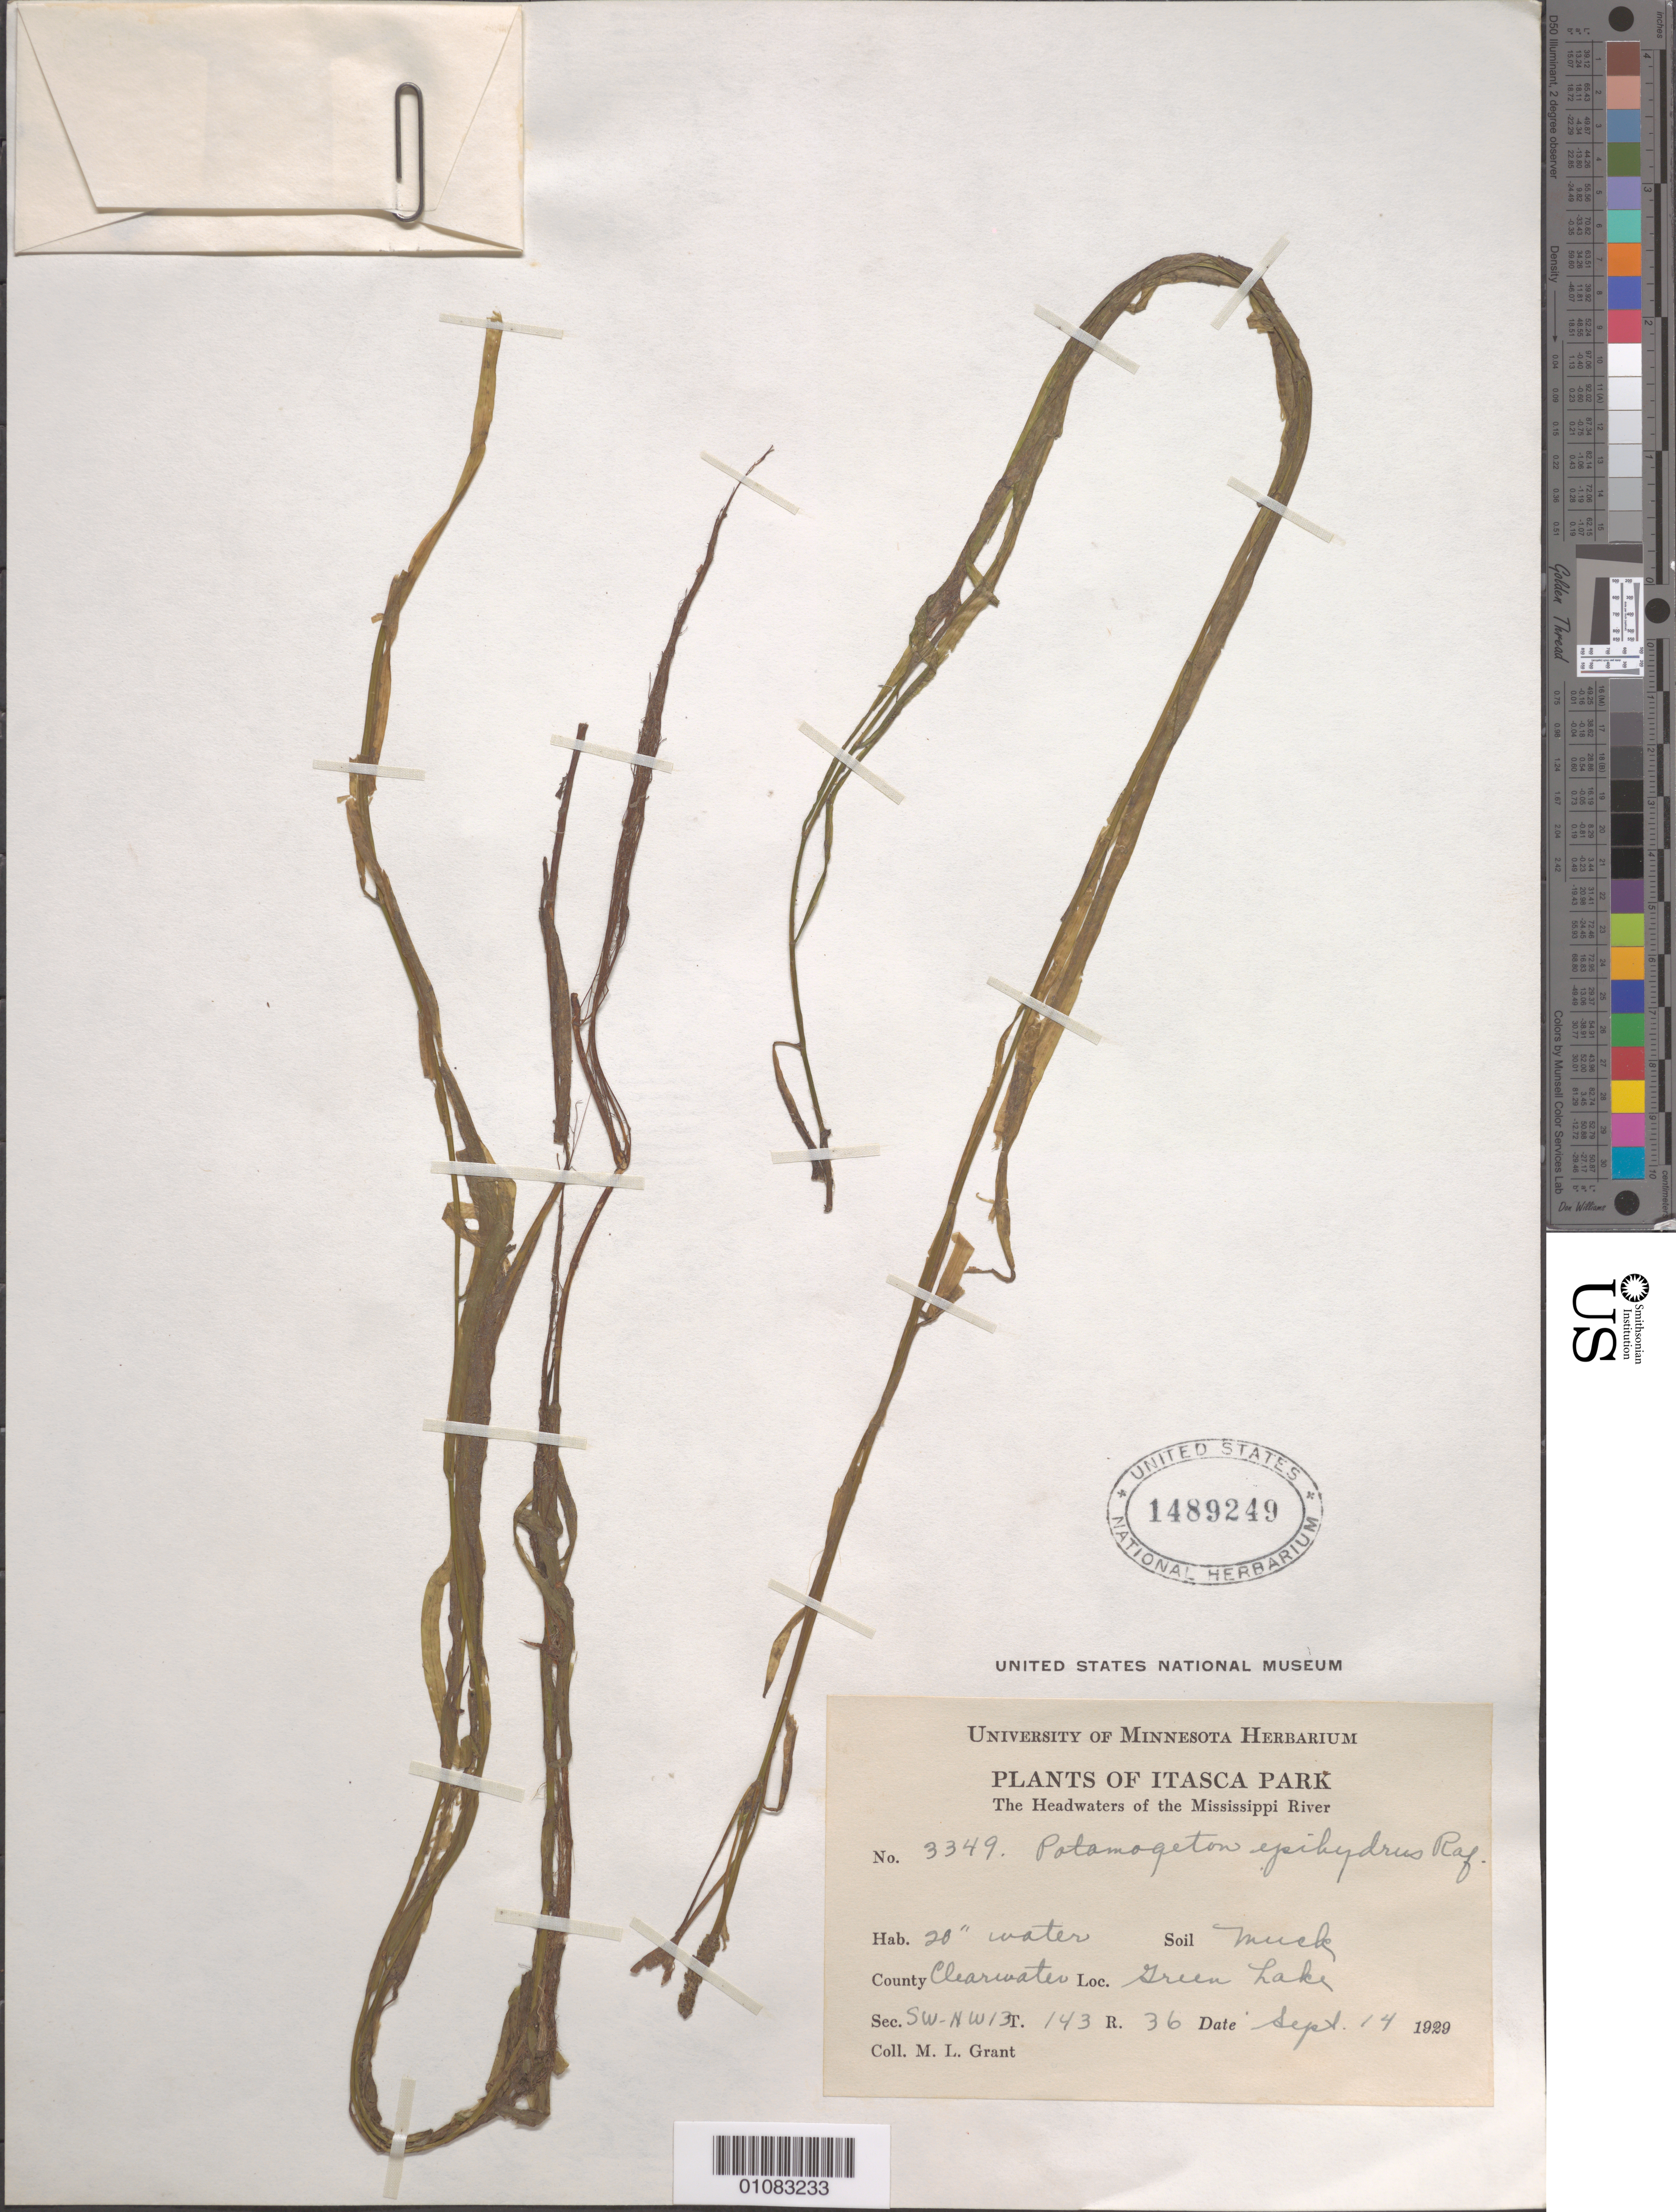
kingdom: Plantae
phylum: Tracheophyta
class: Liliopsida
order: Alismatales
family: Potamogetonaceae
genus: Potamogeton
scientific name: Potamogeton epihydrus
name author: Raf.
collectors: M. L. Grant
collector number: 3349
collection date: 1929-09-14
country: United States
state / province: Minnesota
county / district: Clearwater County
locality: Itasca Park, headwaters of Mississippi River, Green Lake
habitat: Muck.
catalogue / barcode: US 1489249